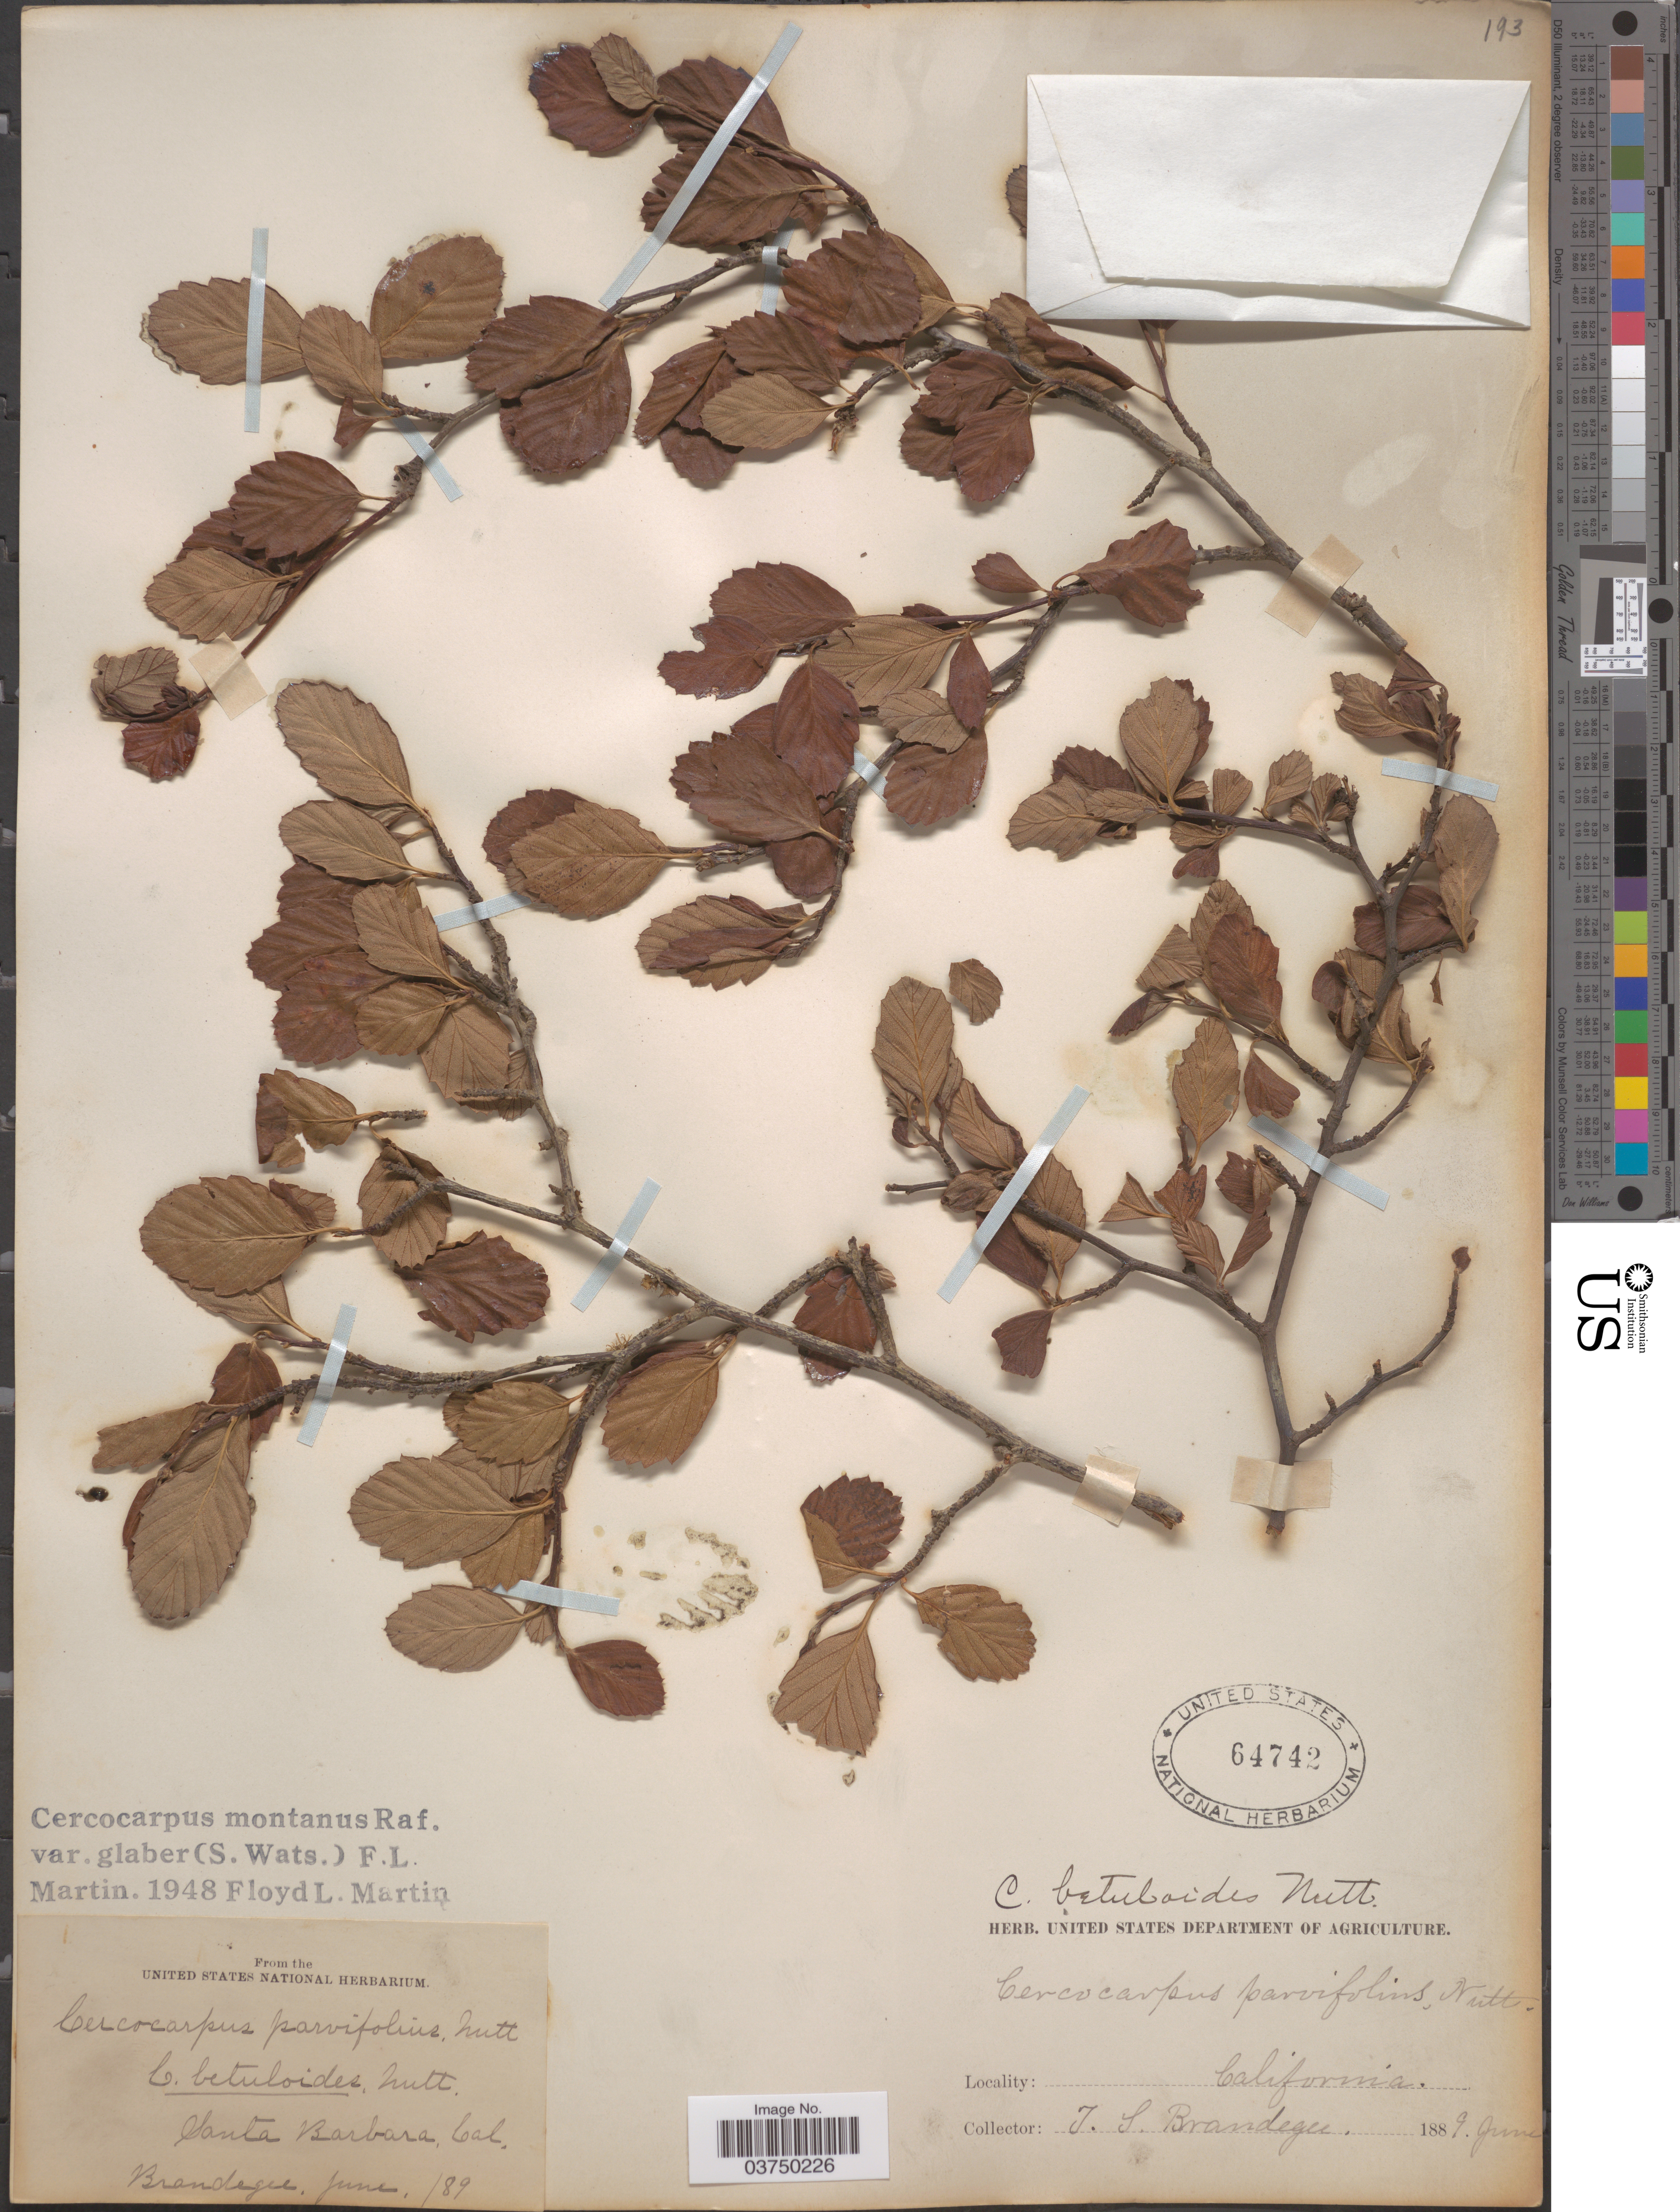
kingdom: Plantae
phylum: Tracheophyta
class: Magnoliopsida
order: Rosales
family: Rosaceae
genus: Cercocarpus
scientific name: Cercocarpus montanus var. glaber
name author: (S. Watson) F.L. Martin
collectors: J. S. Brandegee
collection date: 1889-06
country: United States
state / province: California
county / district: Santa Barbara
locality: Santa Barbara.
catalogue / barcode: US 64742